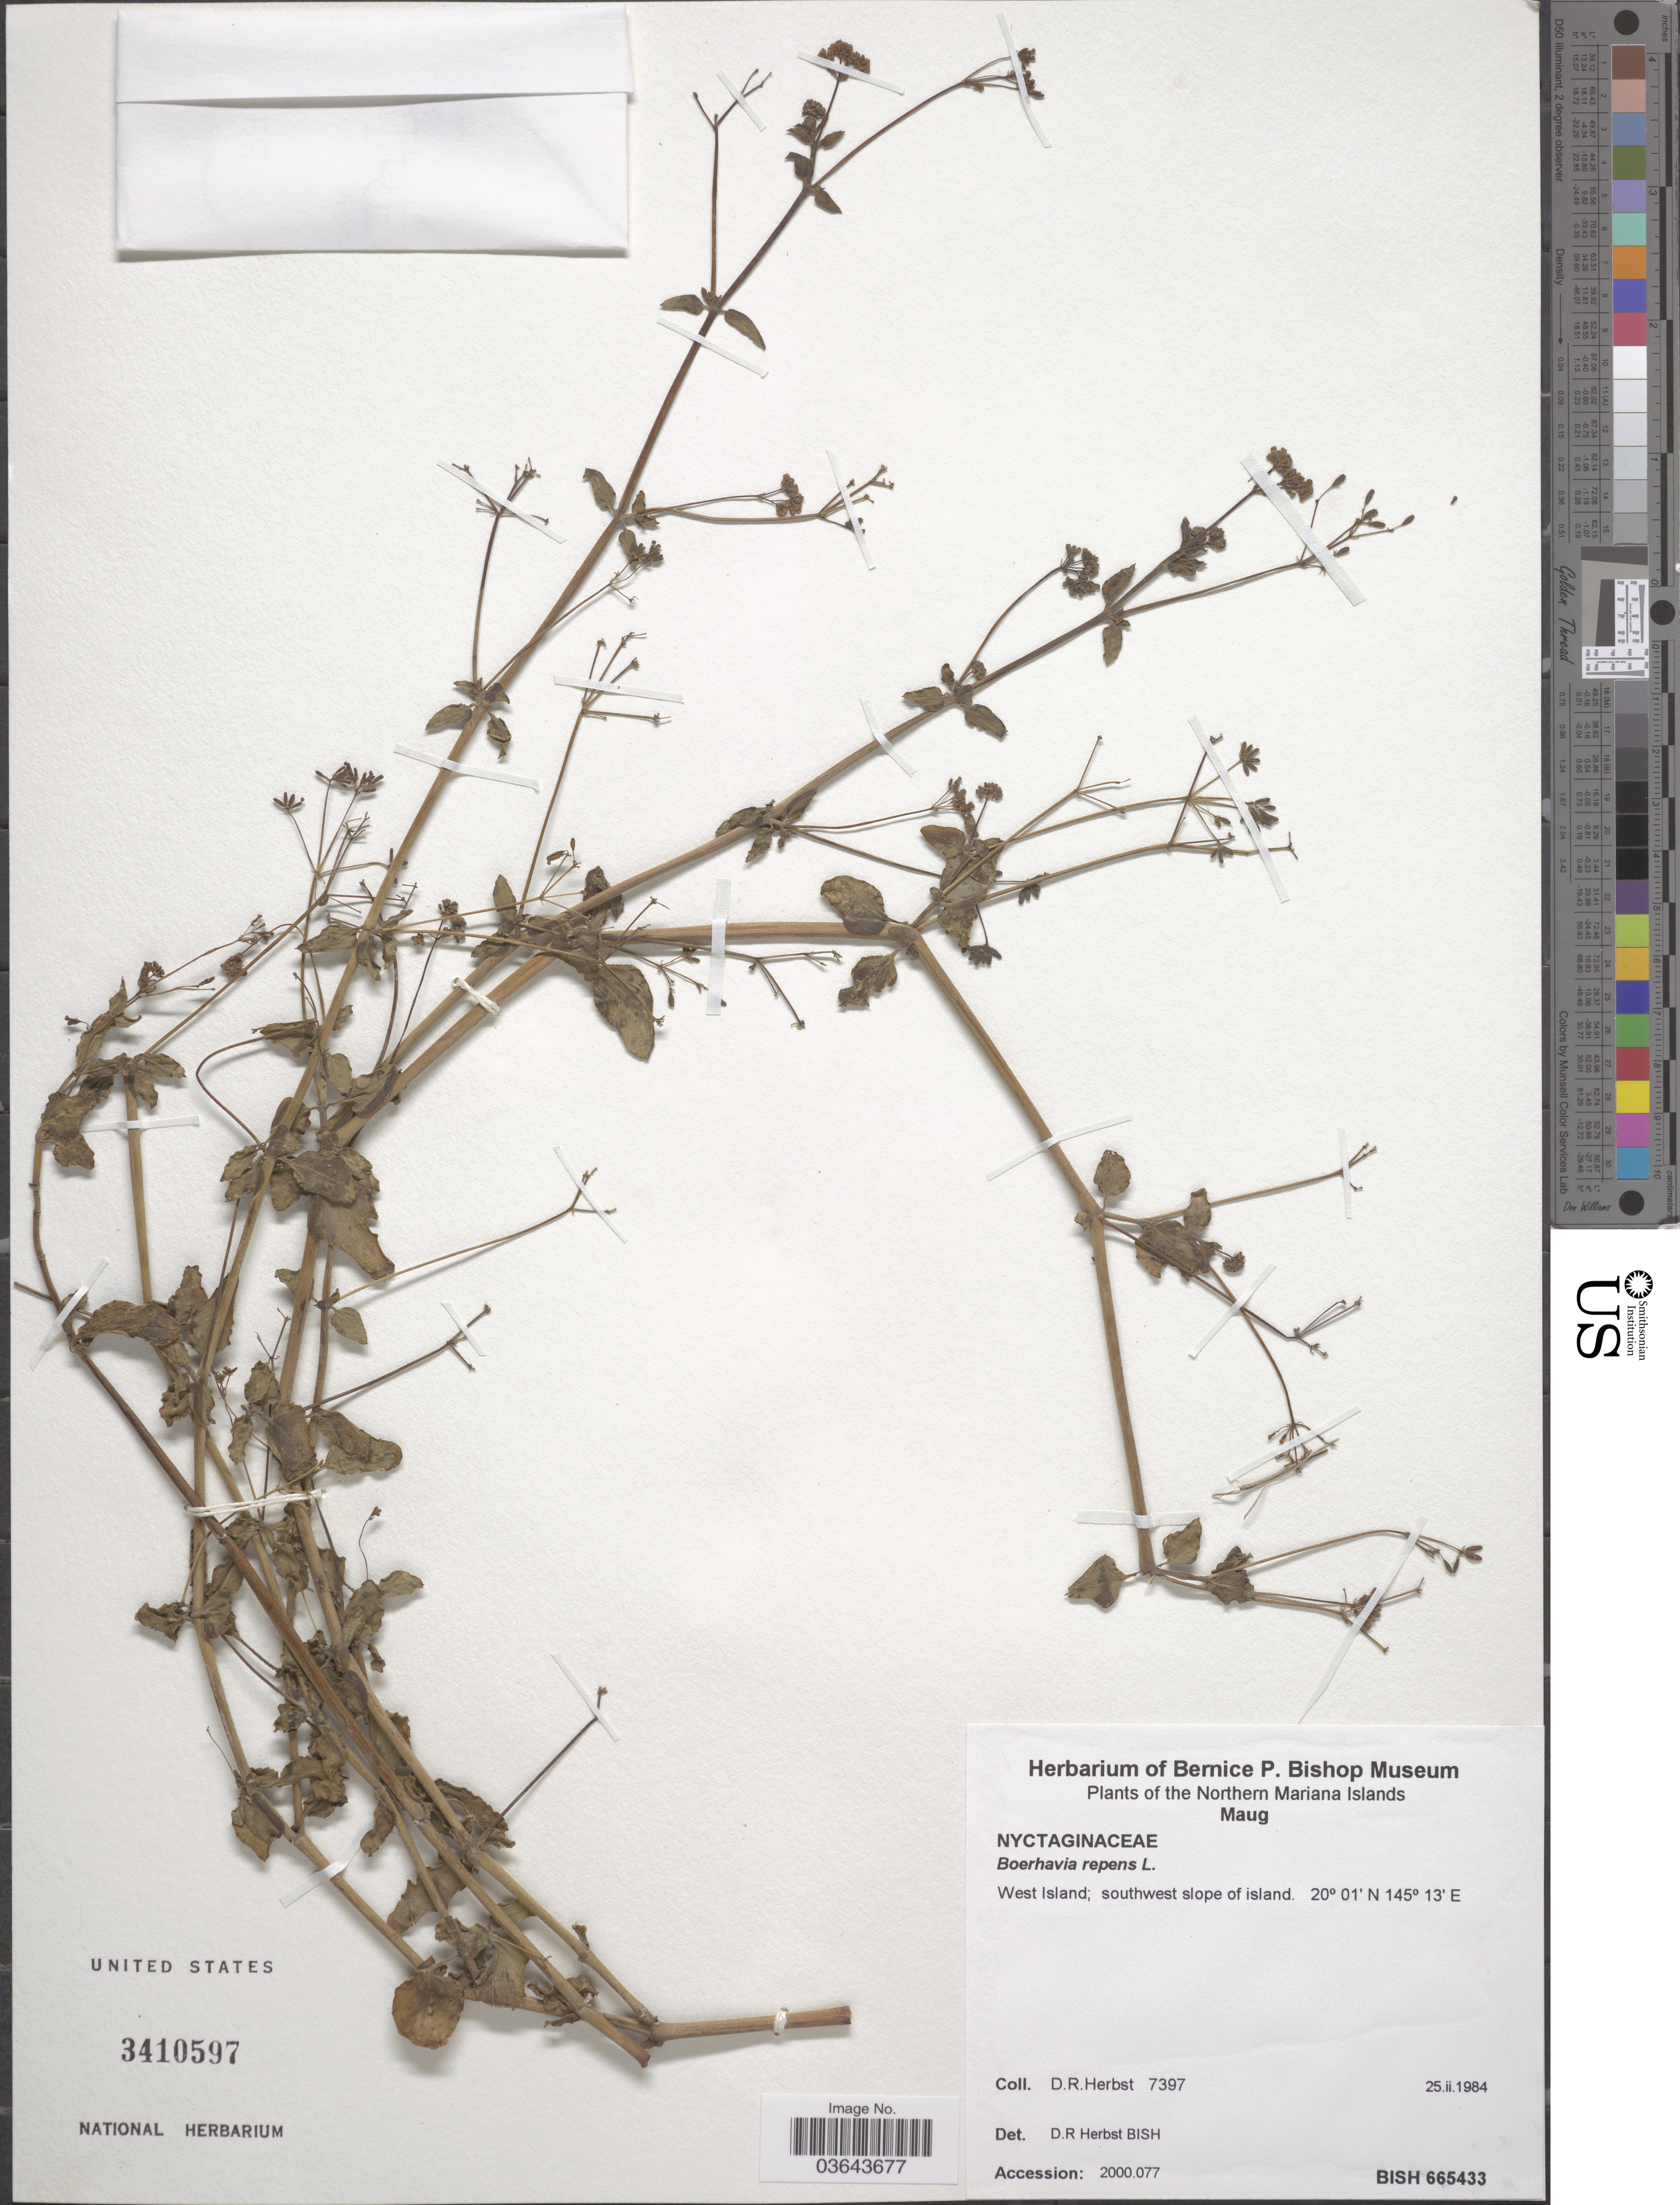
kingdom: Plantae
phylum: Tracheophyta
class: Magnoliopsida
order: Caryophyllales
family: Nyctaginaceae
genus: Boerhavia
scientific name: Boerhavia repens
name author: L.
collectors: D. R. Herbst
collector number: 7397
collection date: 1984-02-25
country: Northern Mariana Islands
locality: Maug. West Island; southwest slope of island.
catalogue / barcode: US 3410597